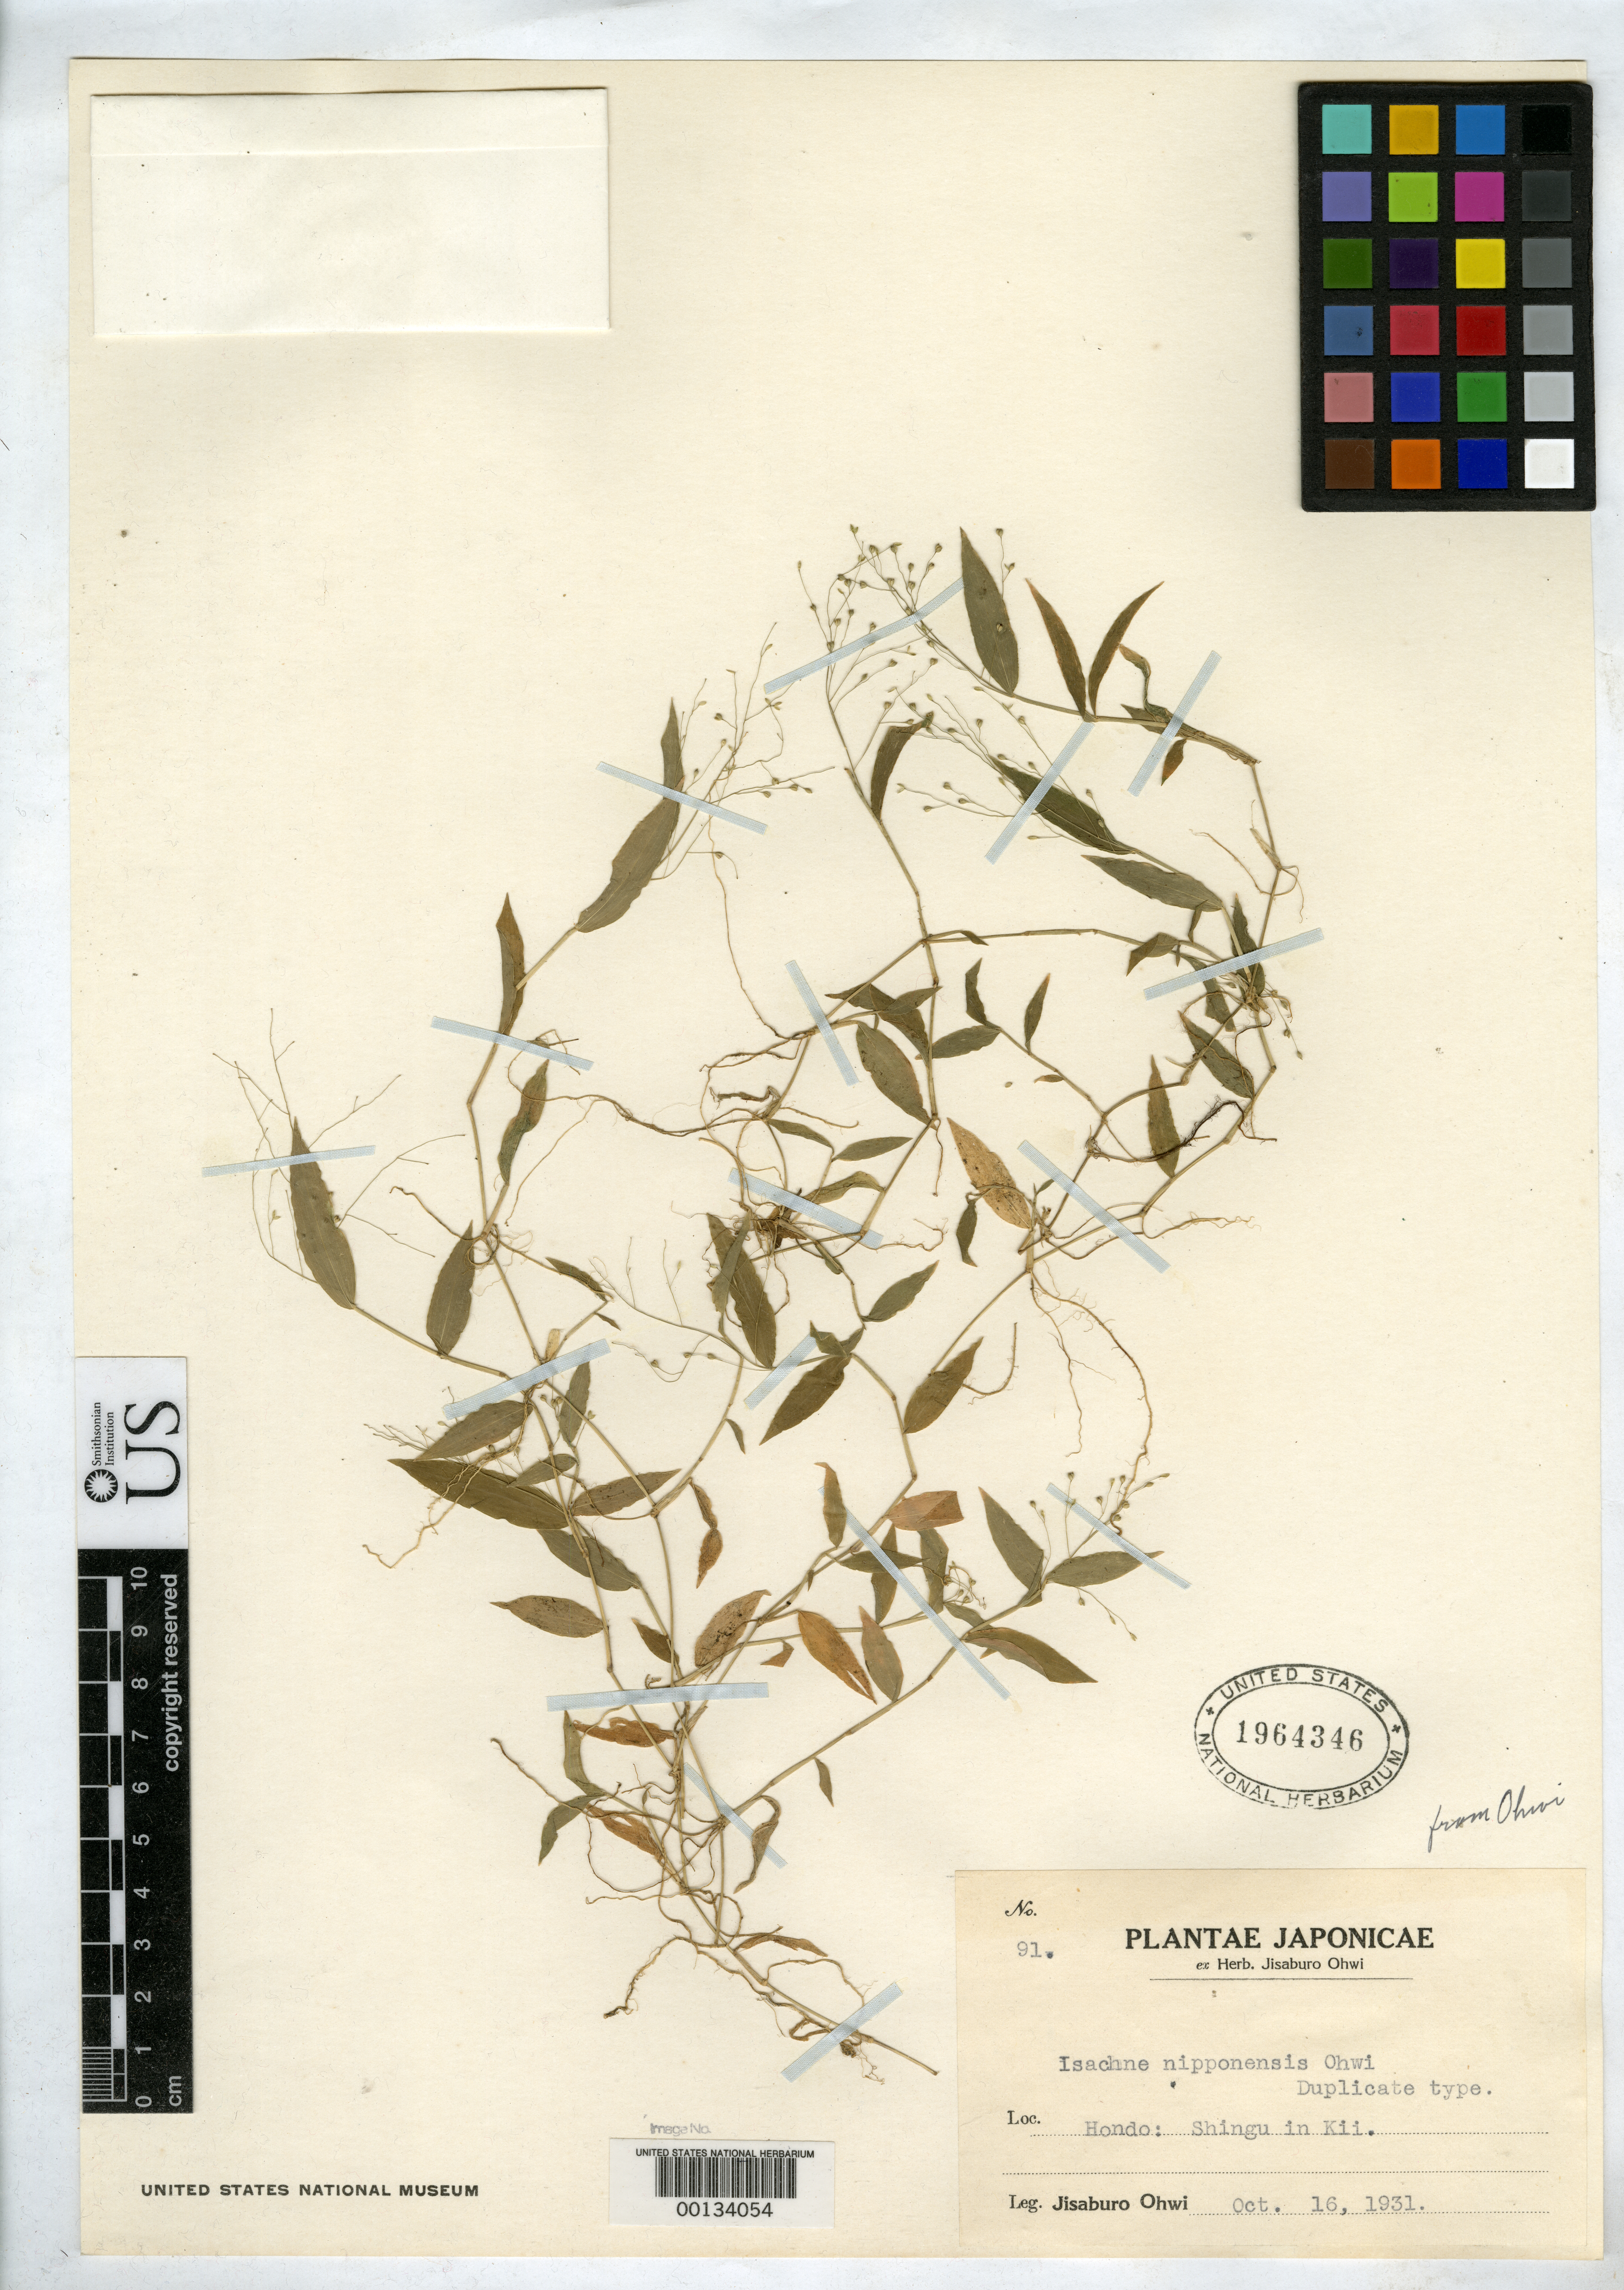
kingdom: Plantae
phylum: Tracheophyta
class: Liliopsida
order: Poales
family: Poaceae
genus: Isachne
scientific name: Isachne nipponensis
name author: Ohwi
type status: Isotype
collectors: J. Ohwi & M. Tagawa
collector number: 91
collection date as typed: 16 Oct 1931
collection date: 1931-10-16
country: Japan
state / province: Wakayama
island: Honshu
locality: Shingu in Kii.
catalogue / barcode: US 1964346